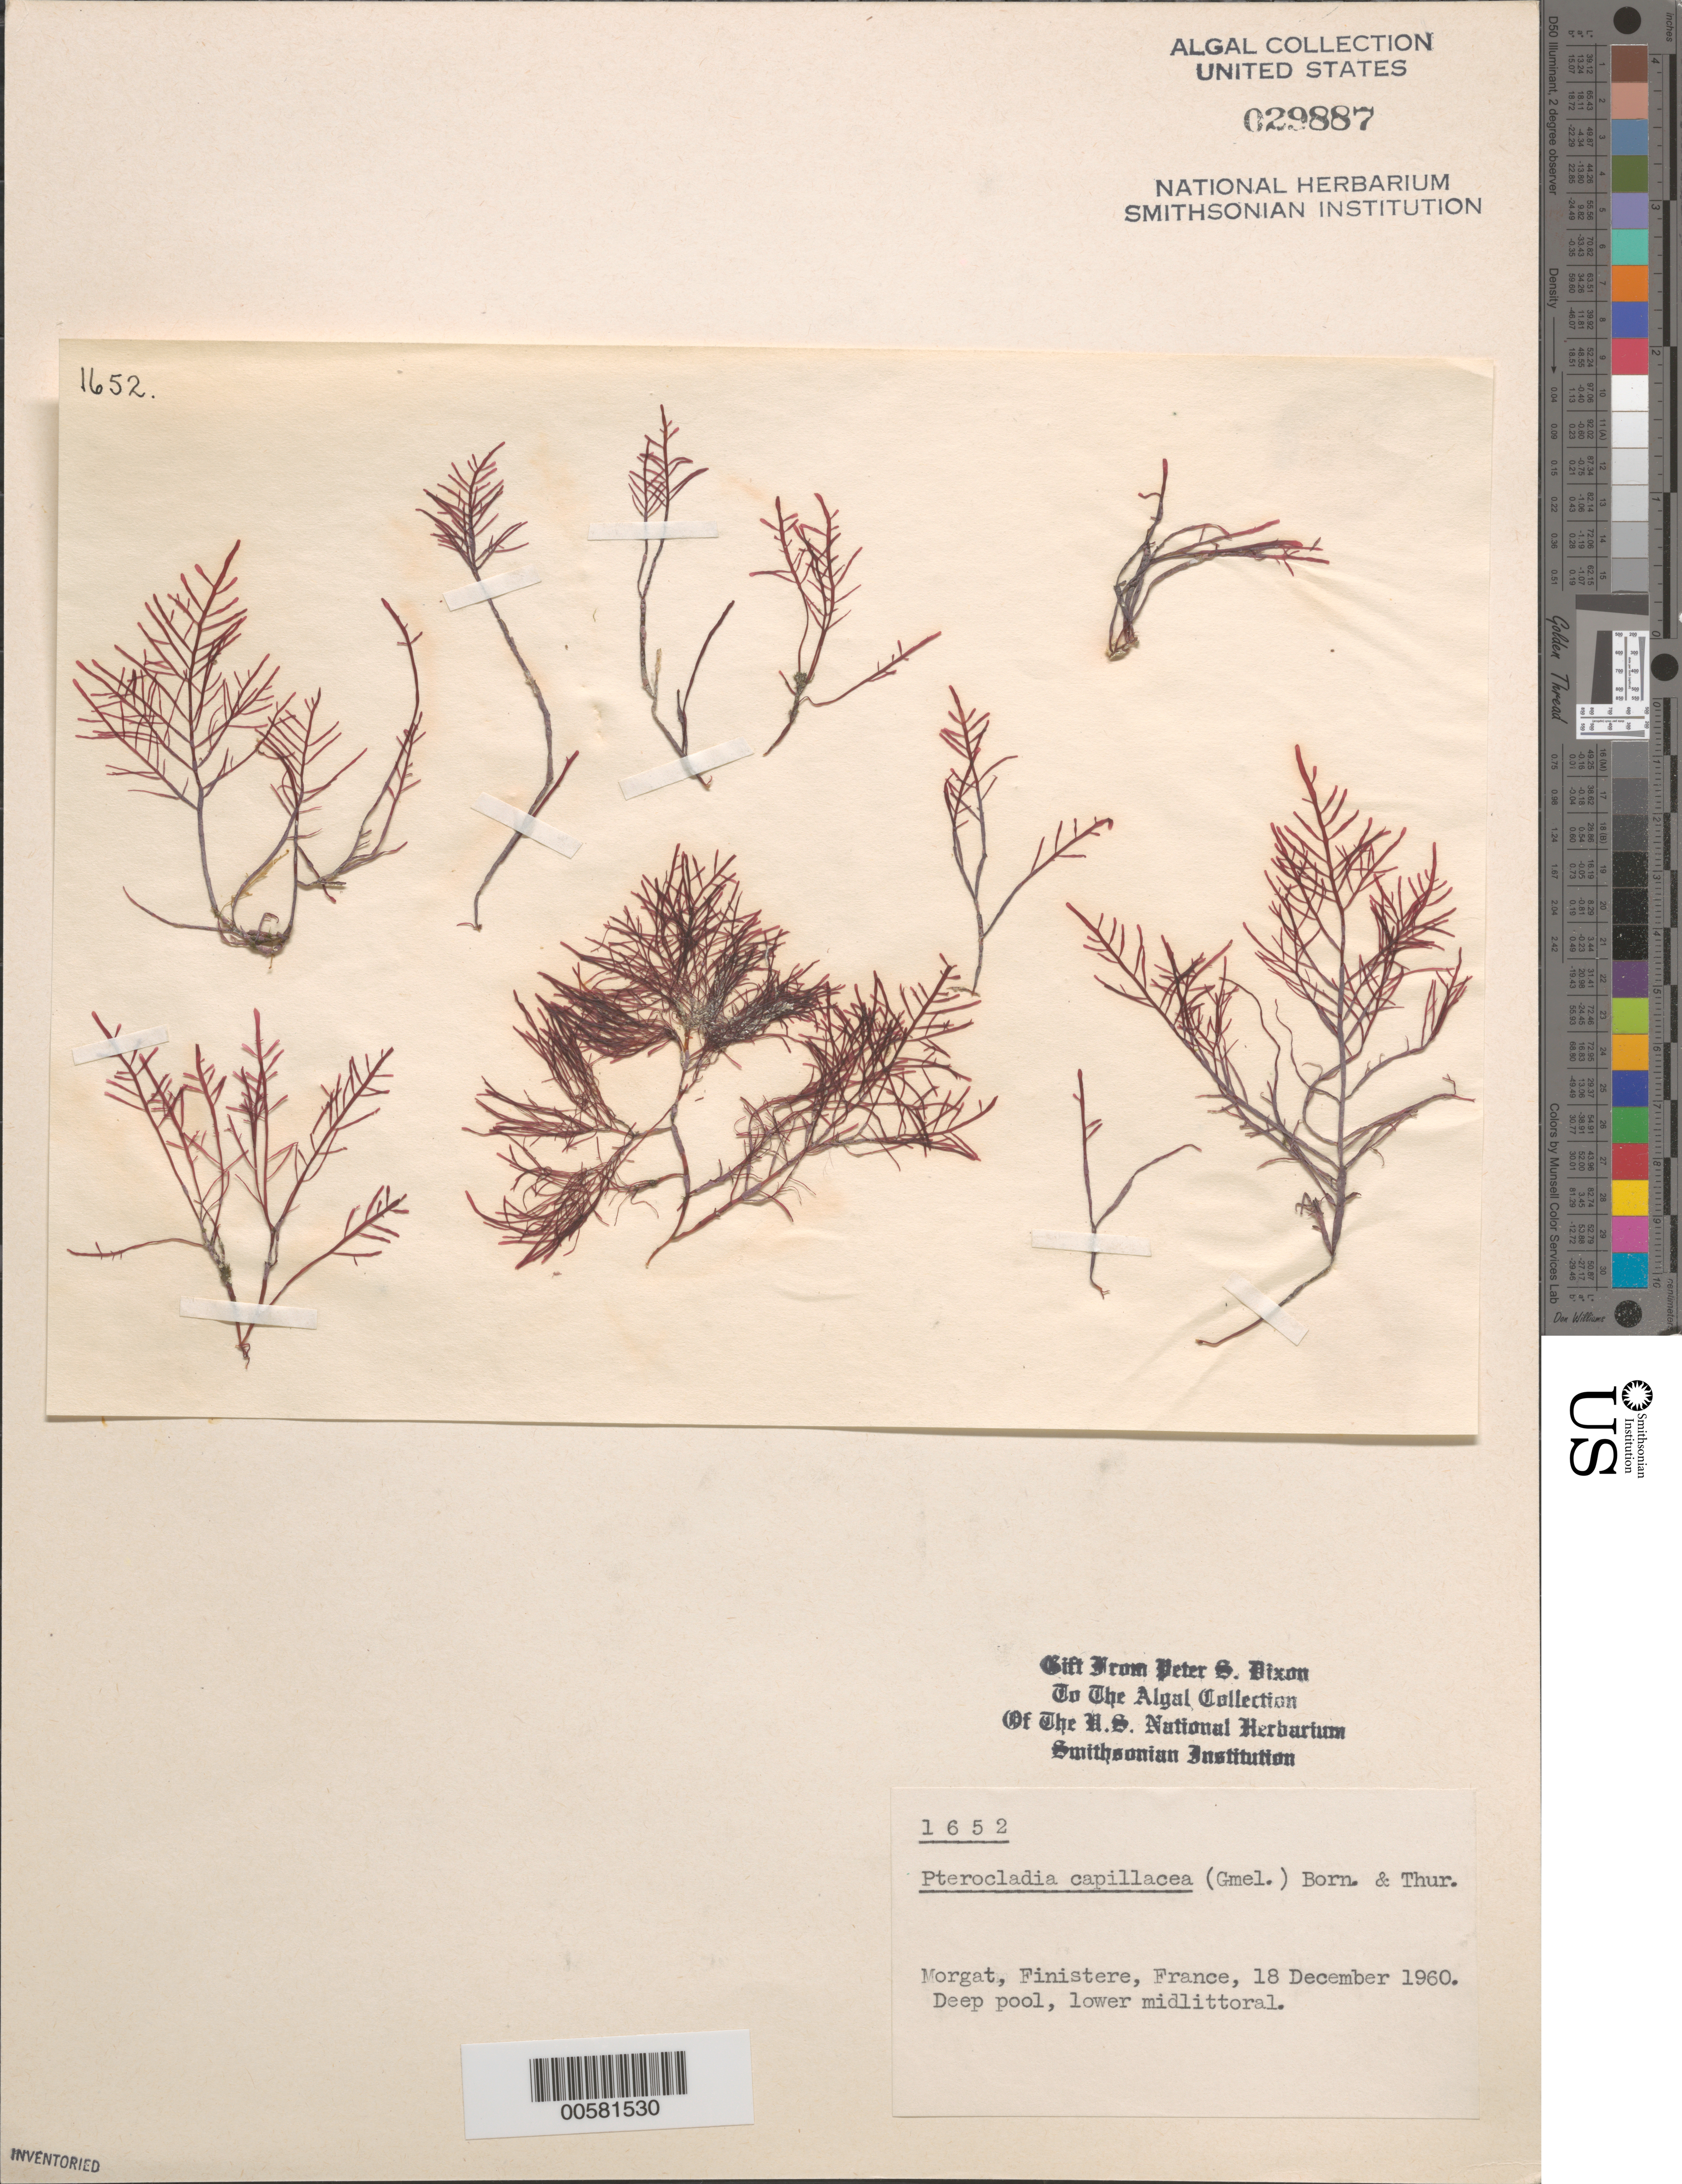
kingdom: Plantae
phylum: Rhodophyta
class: Florideophyceae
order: Gelidiales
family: Pterocladiaceae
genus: Pterocladiella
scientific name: Pterocladiella capillacea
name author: (S.G. Gmel.) Santelices & Hommers.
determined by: Algae name updating Project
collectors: P. S. Dixon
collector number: PSD 1652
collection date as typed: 18 Dec 1960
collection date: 1960-12-18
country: France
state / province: Bretagne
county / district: Finistère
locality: Morgat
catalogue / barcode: US 29887